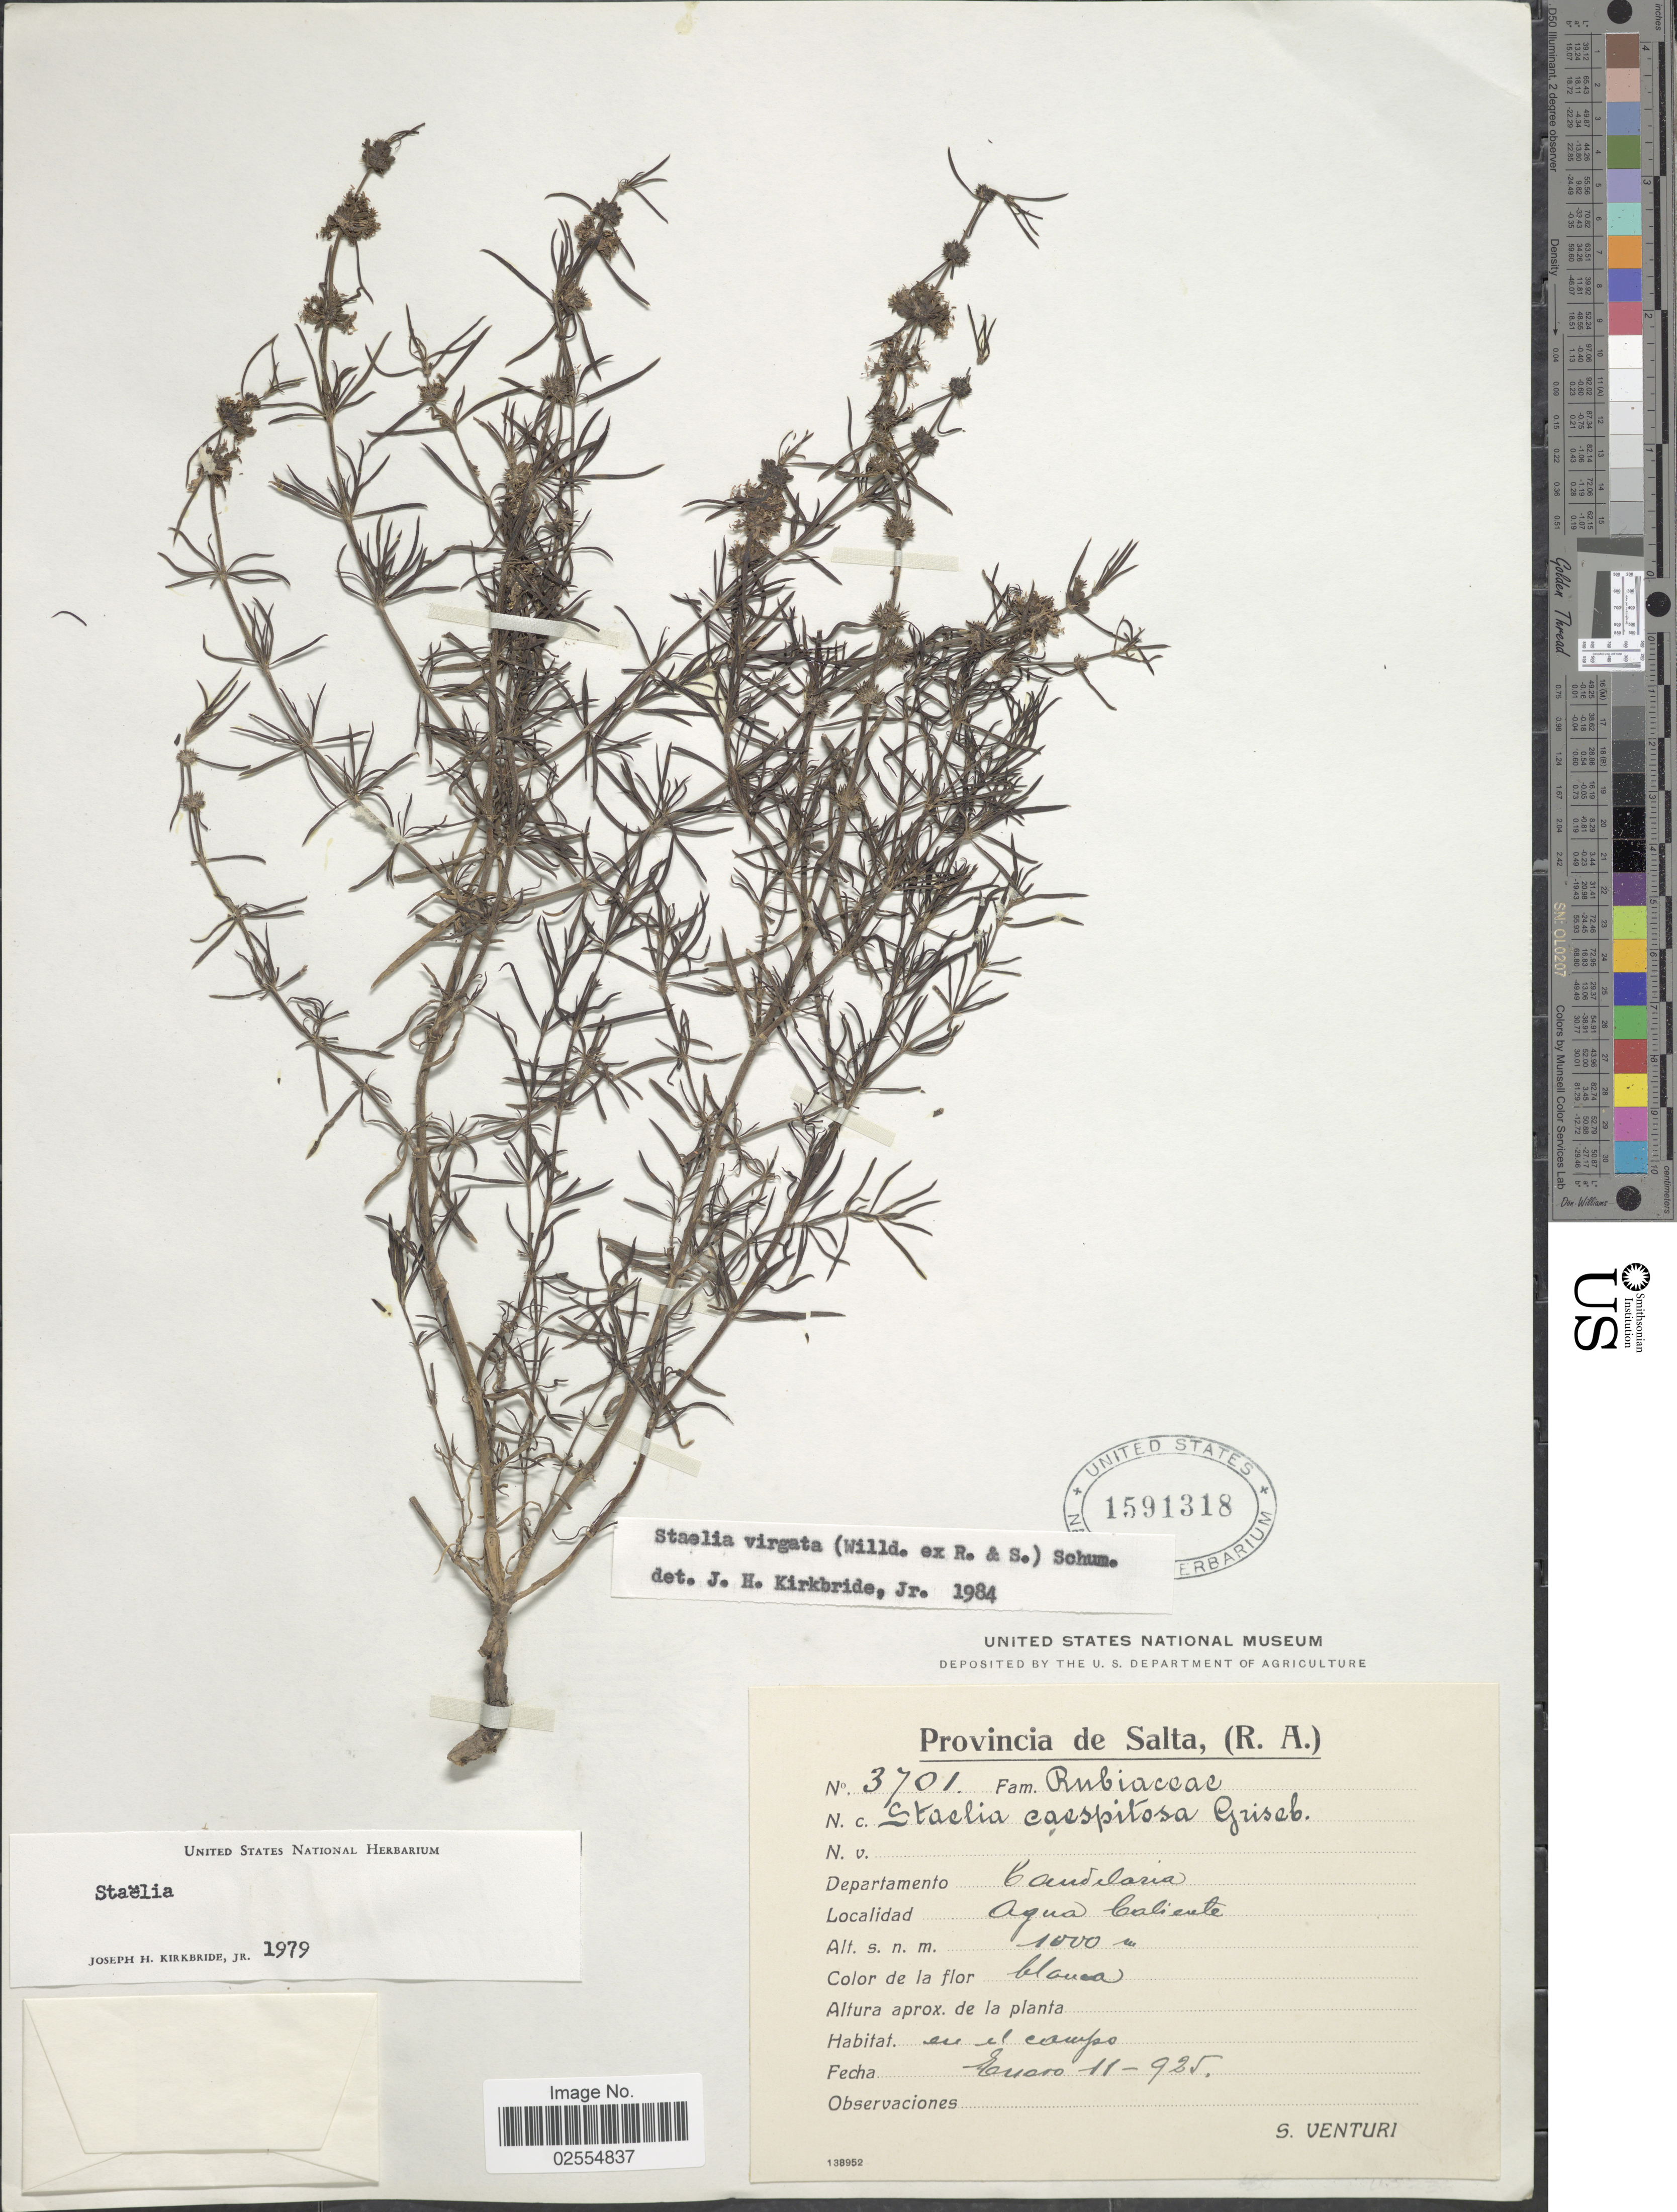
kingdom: Plantae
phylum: Tracheophyta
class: Magnoliopsida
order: Gentianales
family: Rubiaceae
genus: Staelia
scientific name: Staelia virgata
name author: (Link ex Roem. & Schult.) K. Schum.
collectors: S. Venturi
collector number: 3701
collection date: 1925-01-11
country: Argentina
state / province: Salta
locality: Departamento Candelaria. Agua Caliente.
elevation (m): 1000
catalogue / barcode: US 1591318